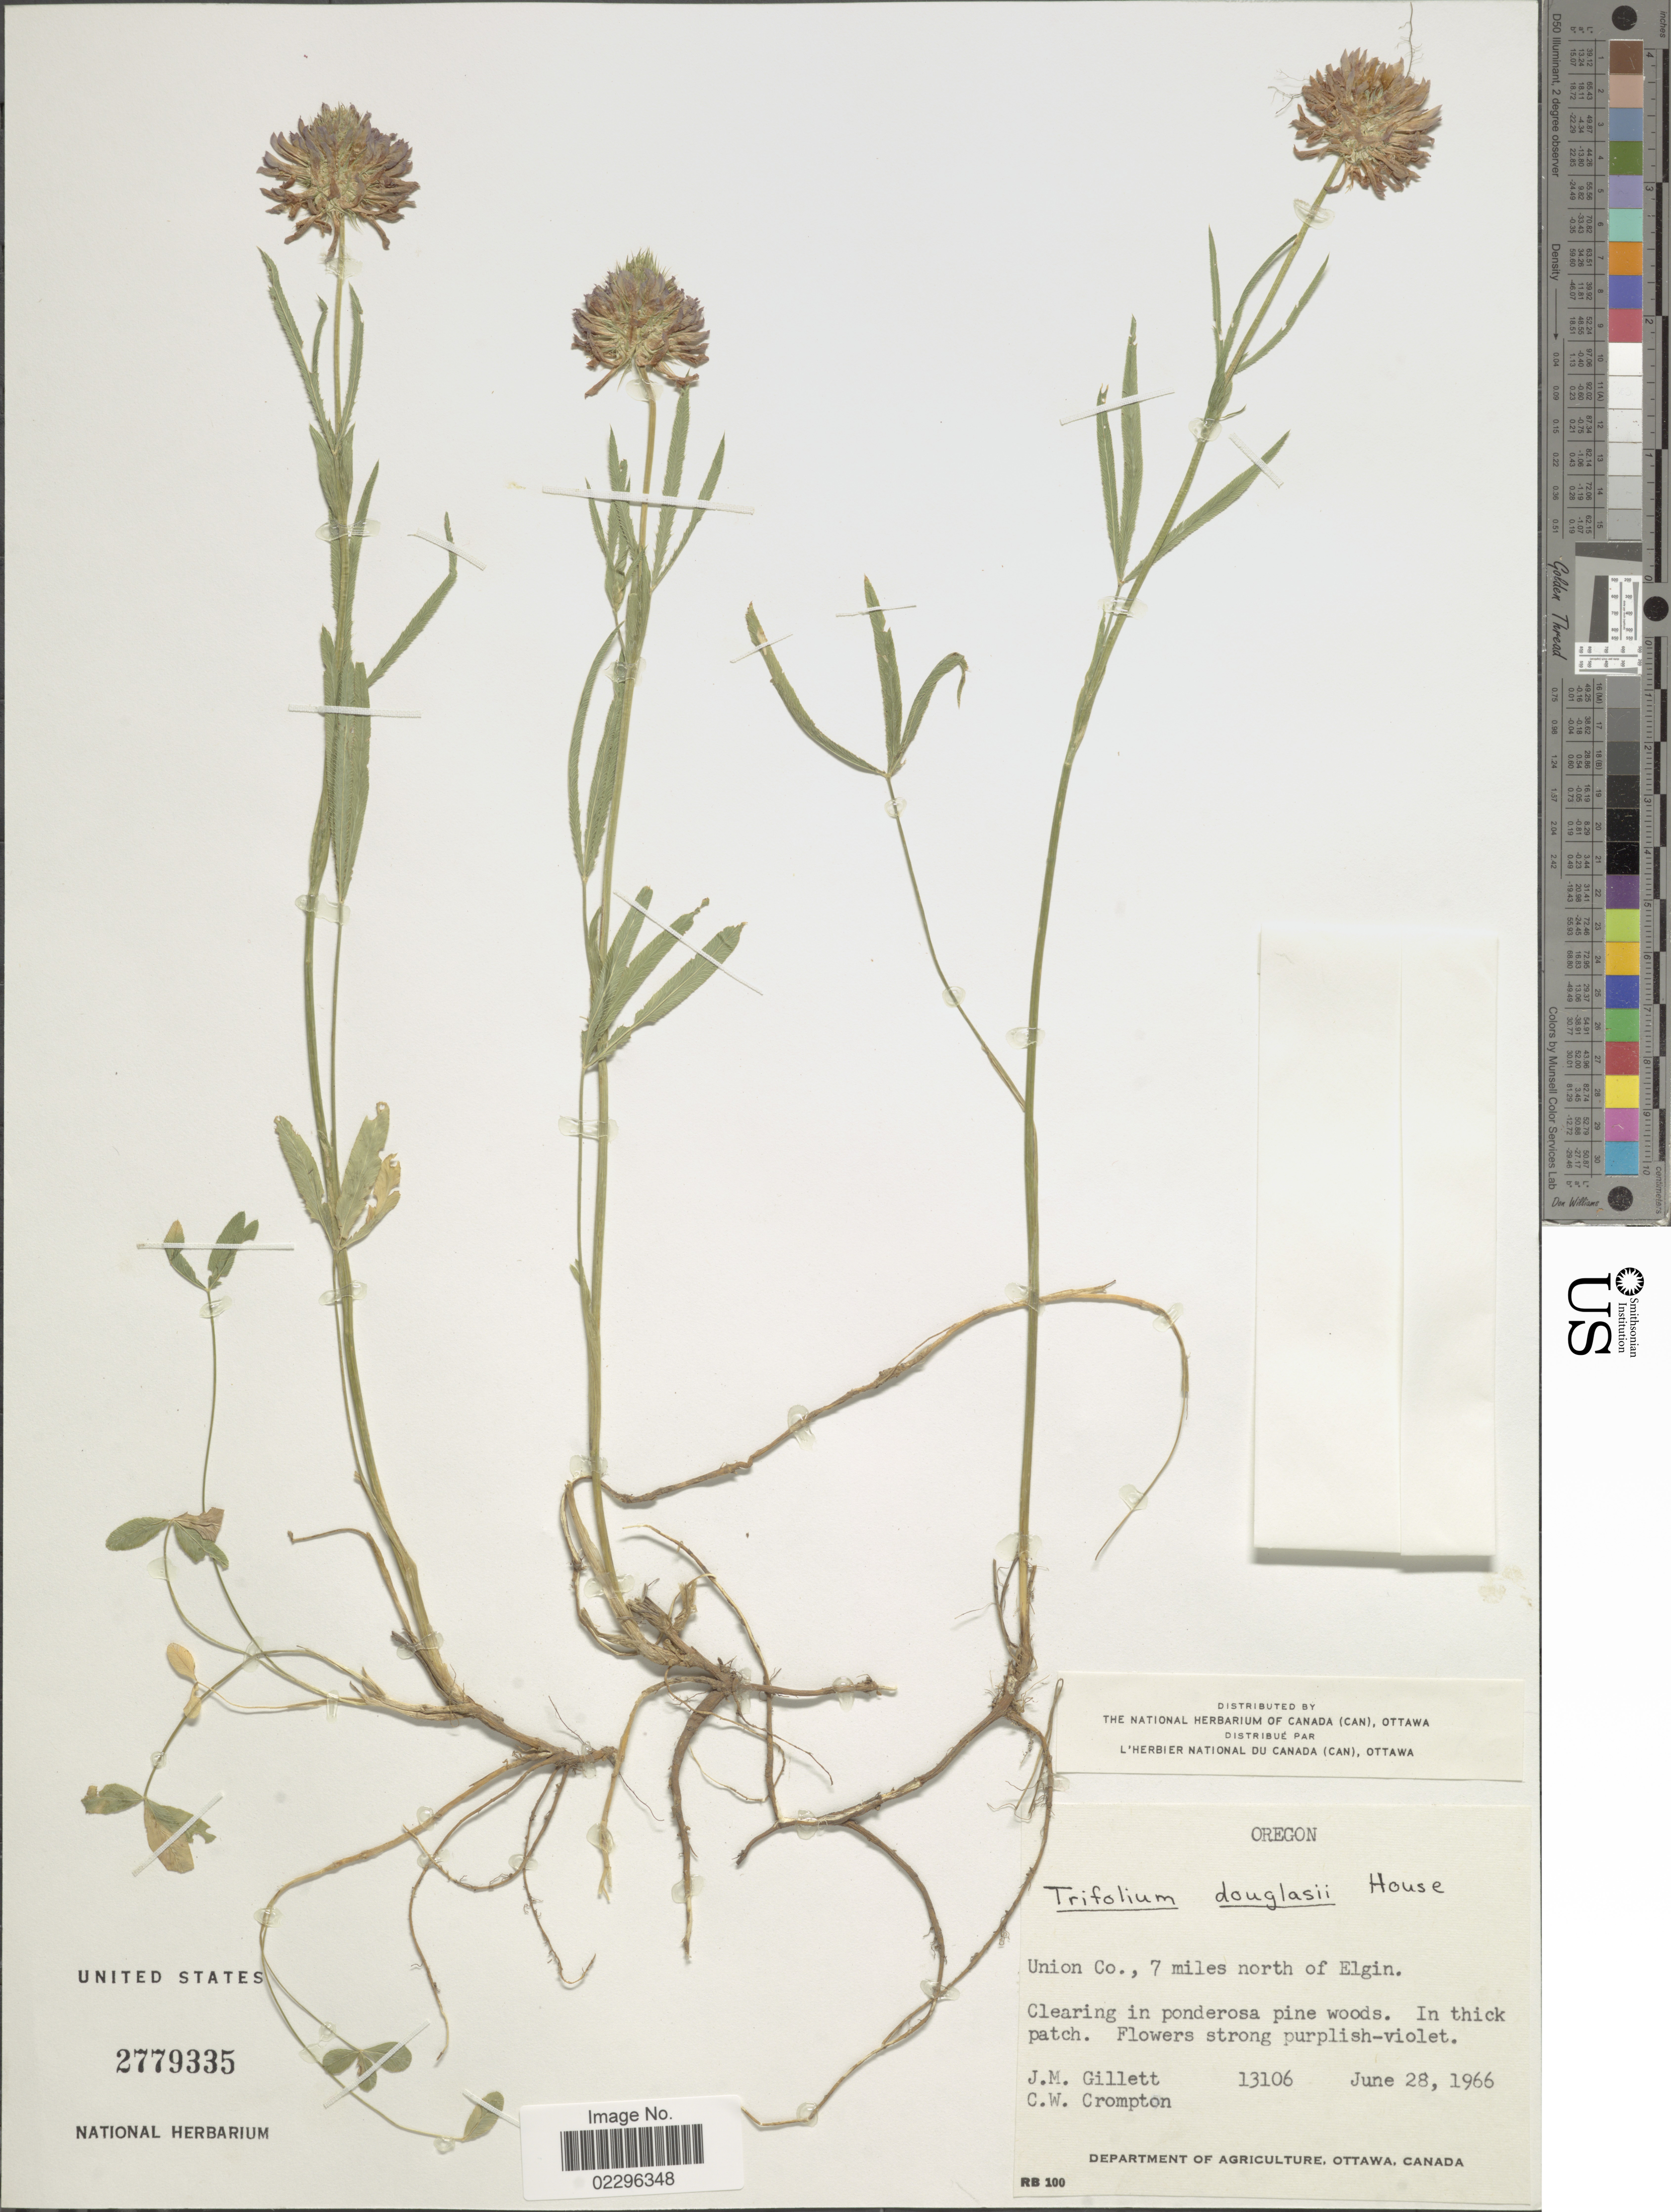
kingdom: Plantae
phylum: Tracheophyta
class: Magnoliopsida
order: Fabales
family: Fabaceae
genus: Trifolium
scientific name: Trifolium douglasii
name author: House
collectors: J. M. Gillett & C. W. Crompton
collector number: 13106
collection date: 1966-06-28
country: United States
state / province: Oregon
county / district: Union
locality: Union Co., 7 miles north of Elgin.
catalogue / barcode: US 2779335